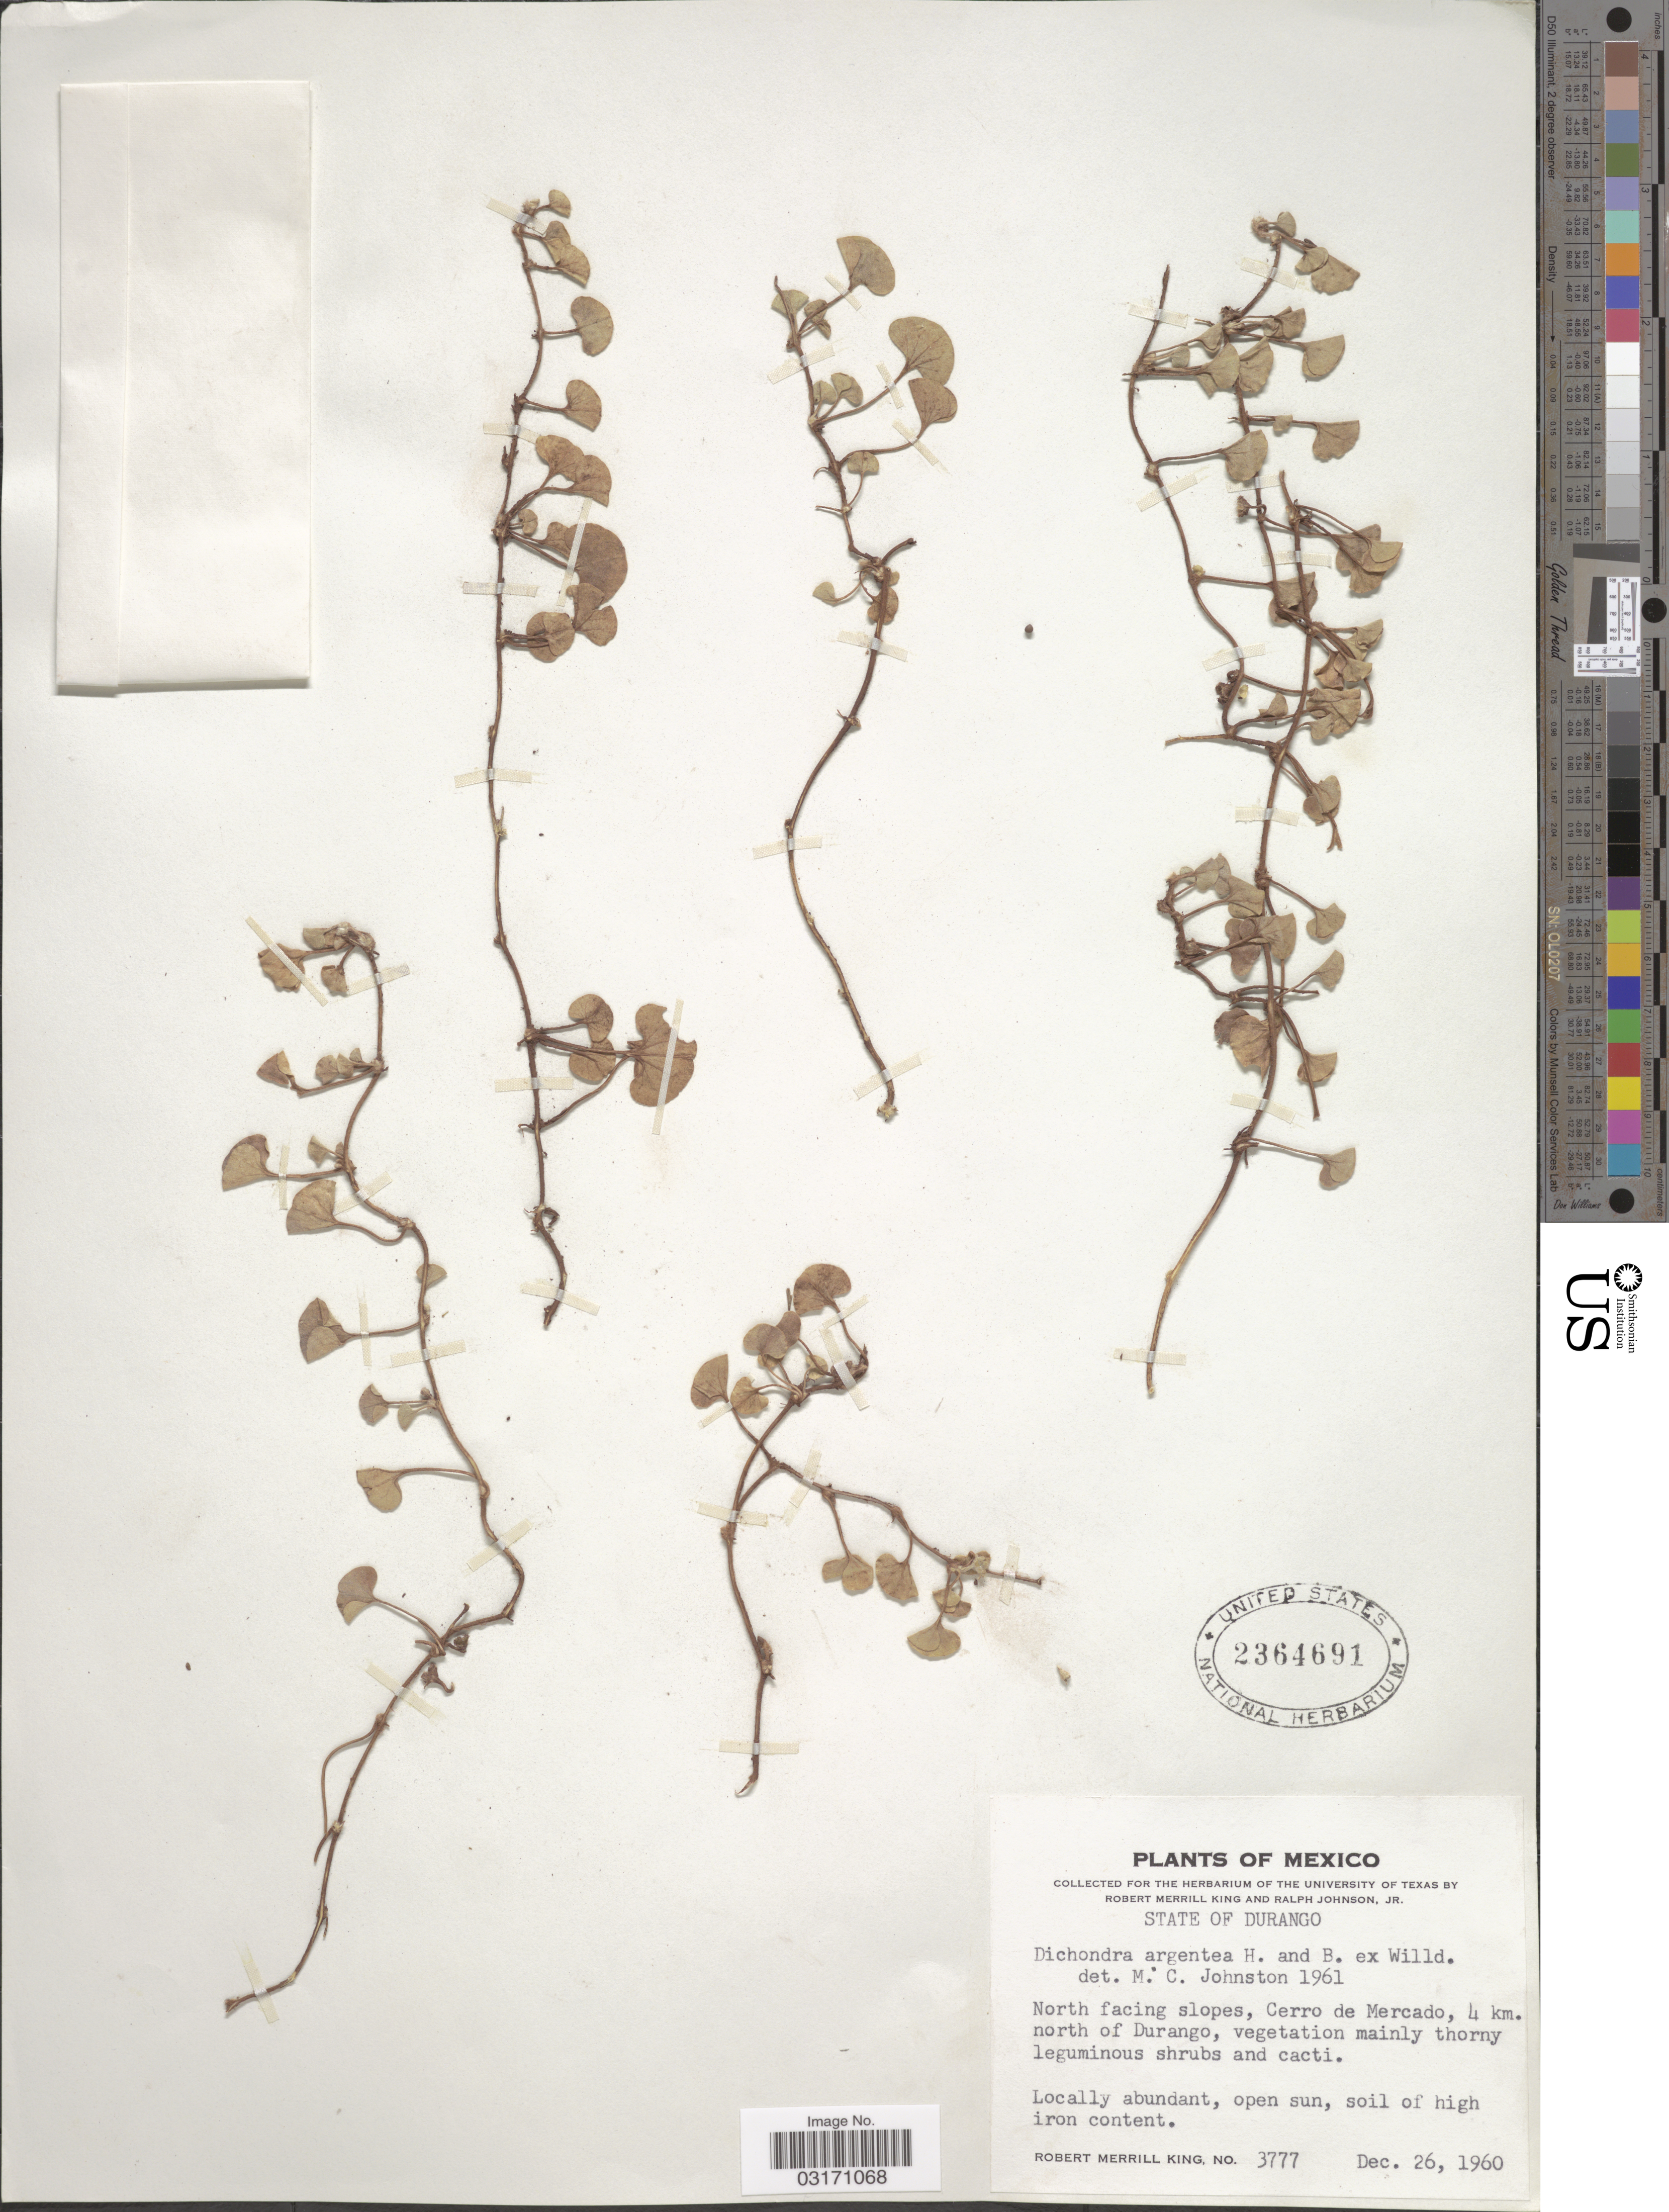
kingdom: Plantae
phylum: Tracheophyta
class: Magnoliopsida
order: Solanales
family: Convolvulaceae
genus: Dichondra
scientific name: Dichondra argentea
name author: Humb. & Bonpl. ex Willd.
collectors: R. M. King & R. Johnson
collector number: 3777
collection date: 1960-12-26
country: Mexico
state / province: Durango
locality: North facing slopes, Cerro de Mercado, 4 km. north of Durango.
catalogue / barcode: US 2364691